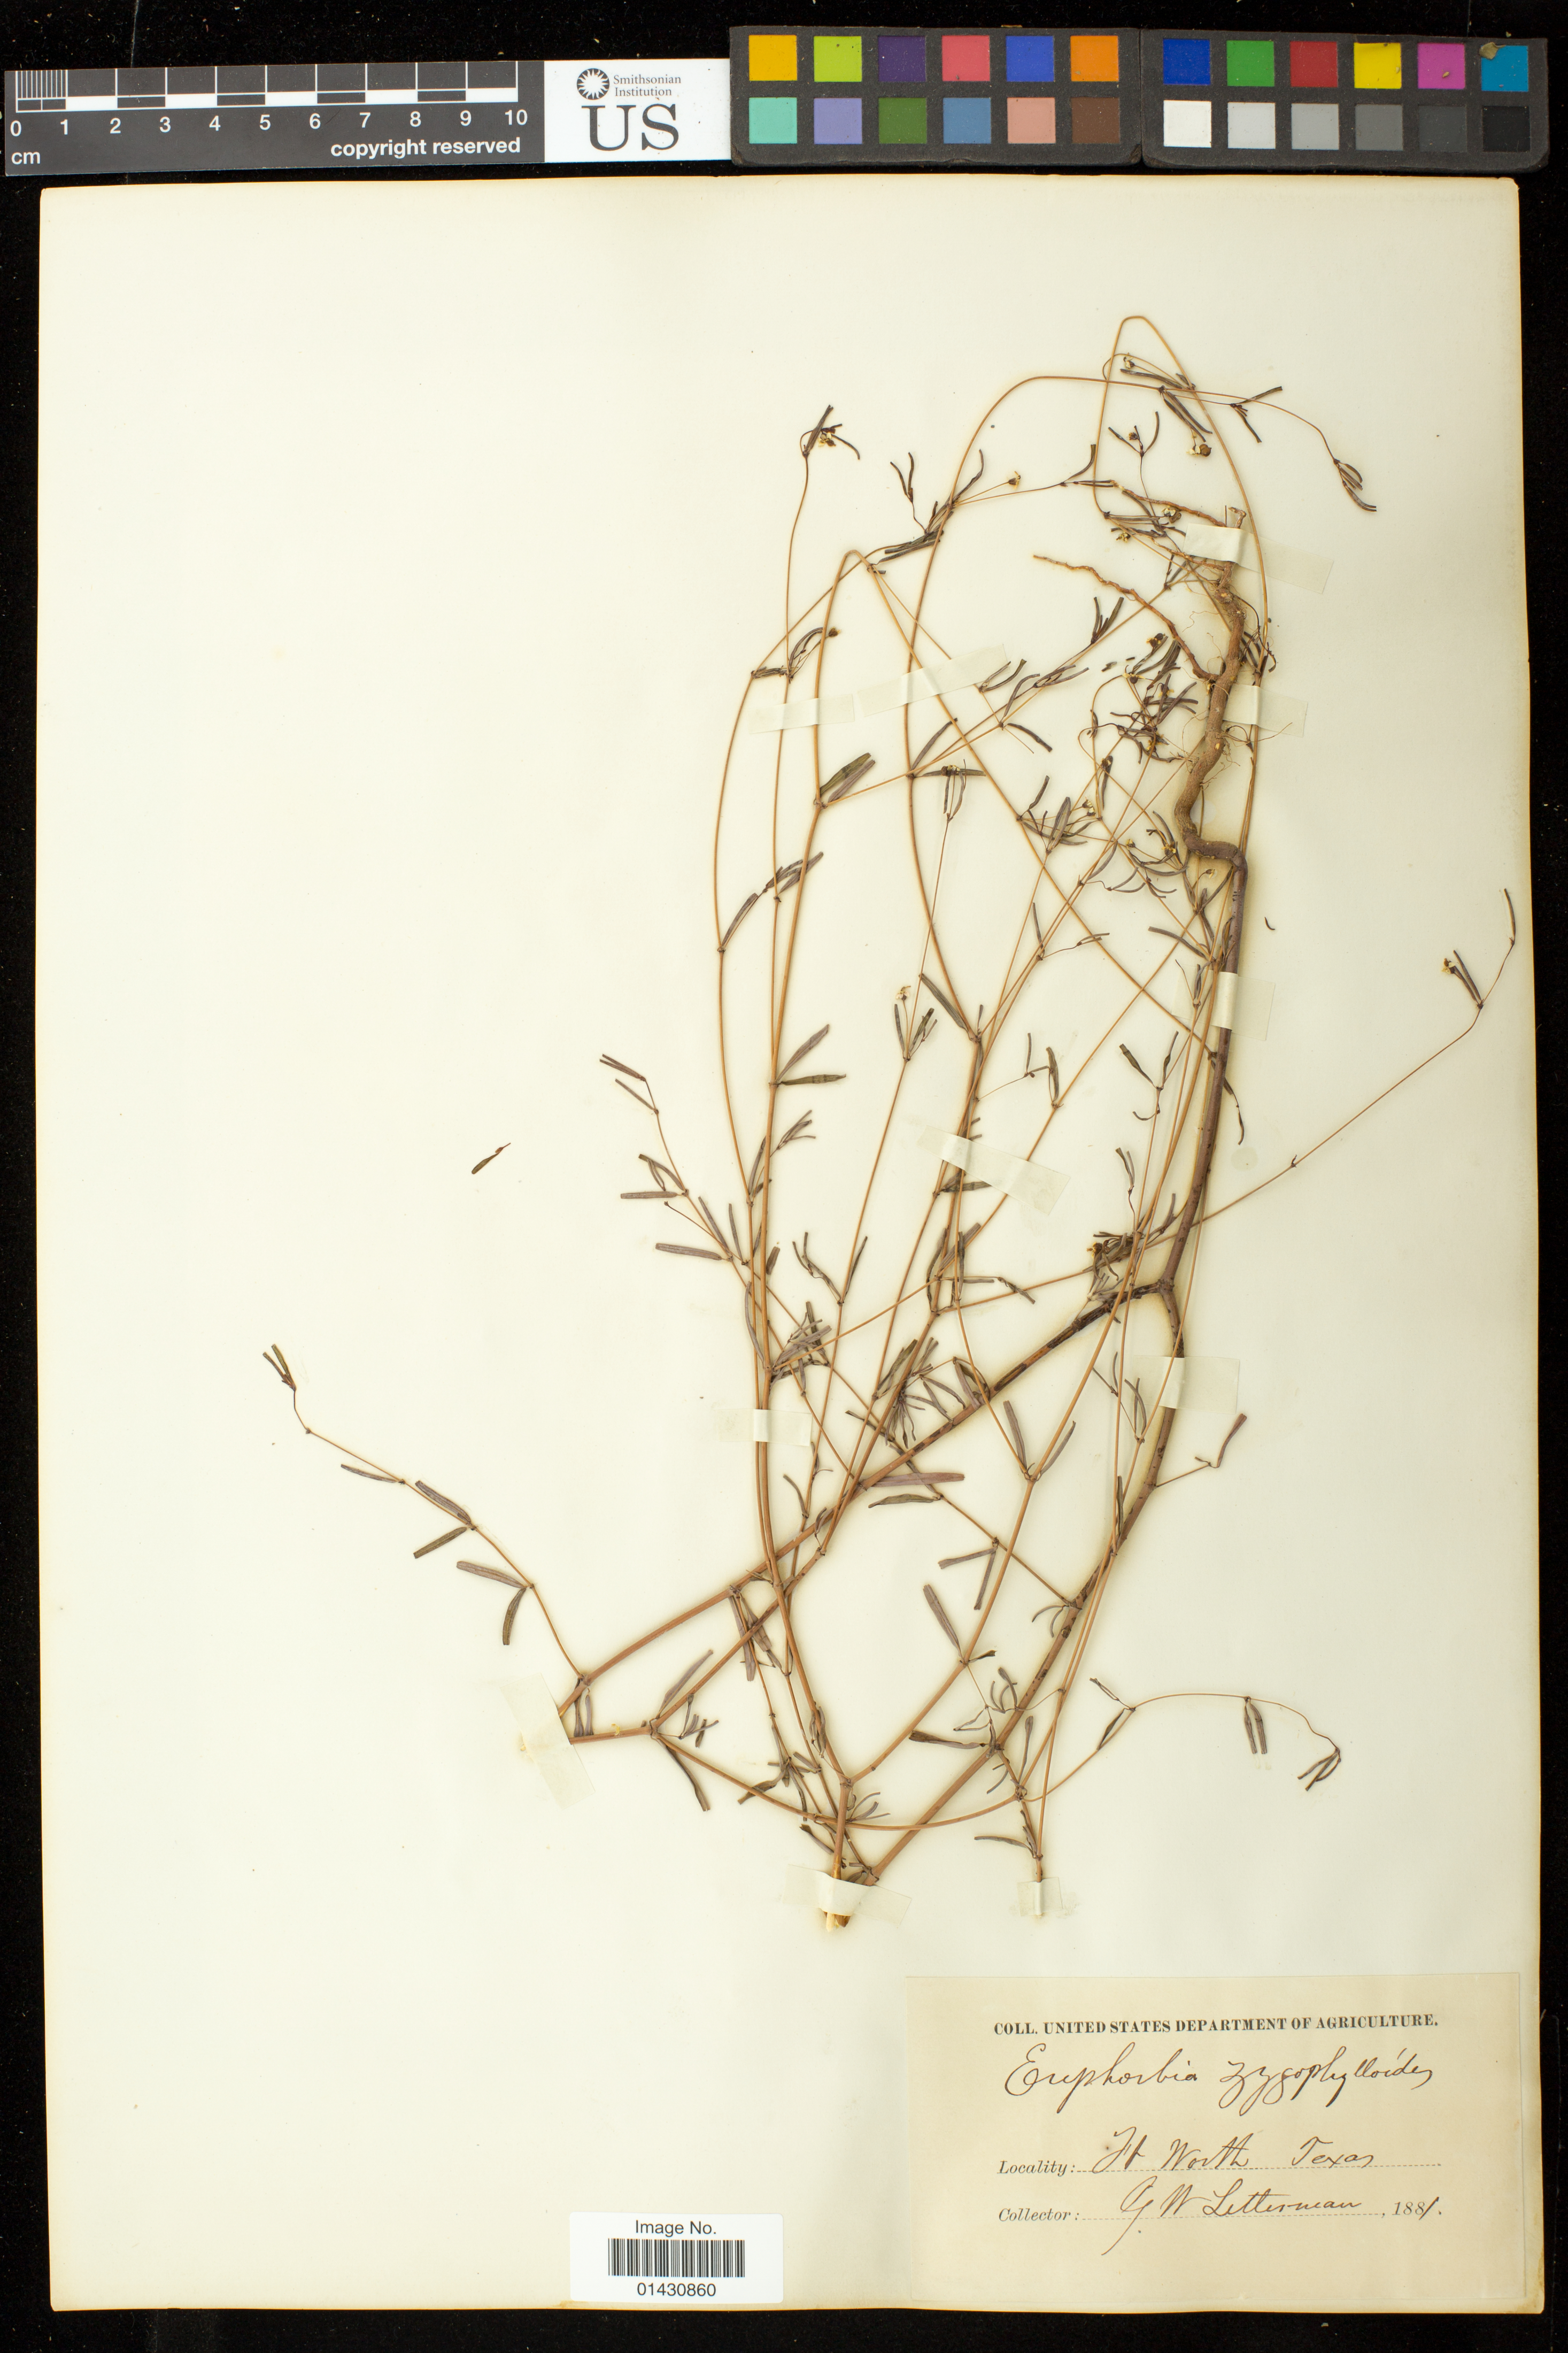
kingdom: Plantae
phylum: Tracheophyta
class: Magnoliopsida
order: Malpighiales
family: Euphorbiaceae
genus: Euphorbia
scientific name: Euphorbia missurica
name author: Raf.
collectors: G. W. Letterman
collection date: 1881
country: United States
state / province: Texas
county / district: Tarrant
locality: Ft. Worth